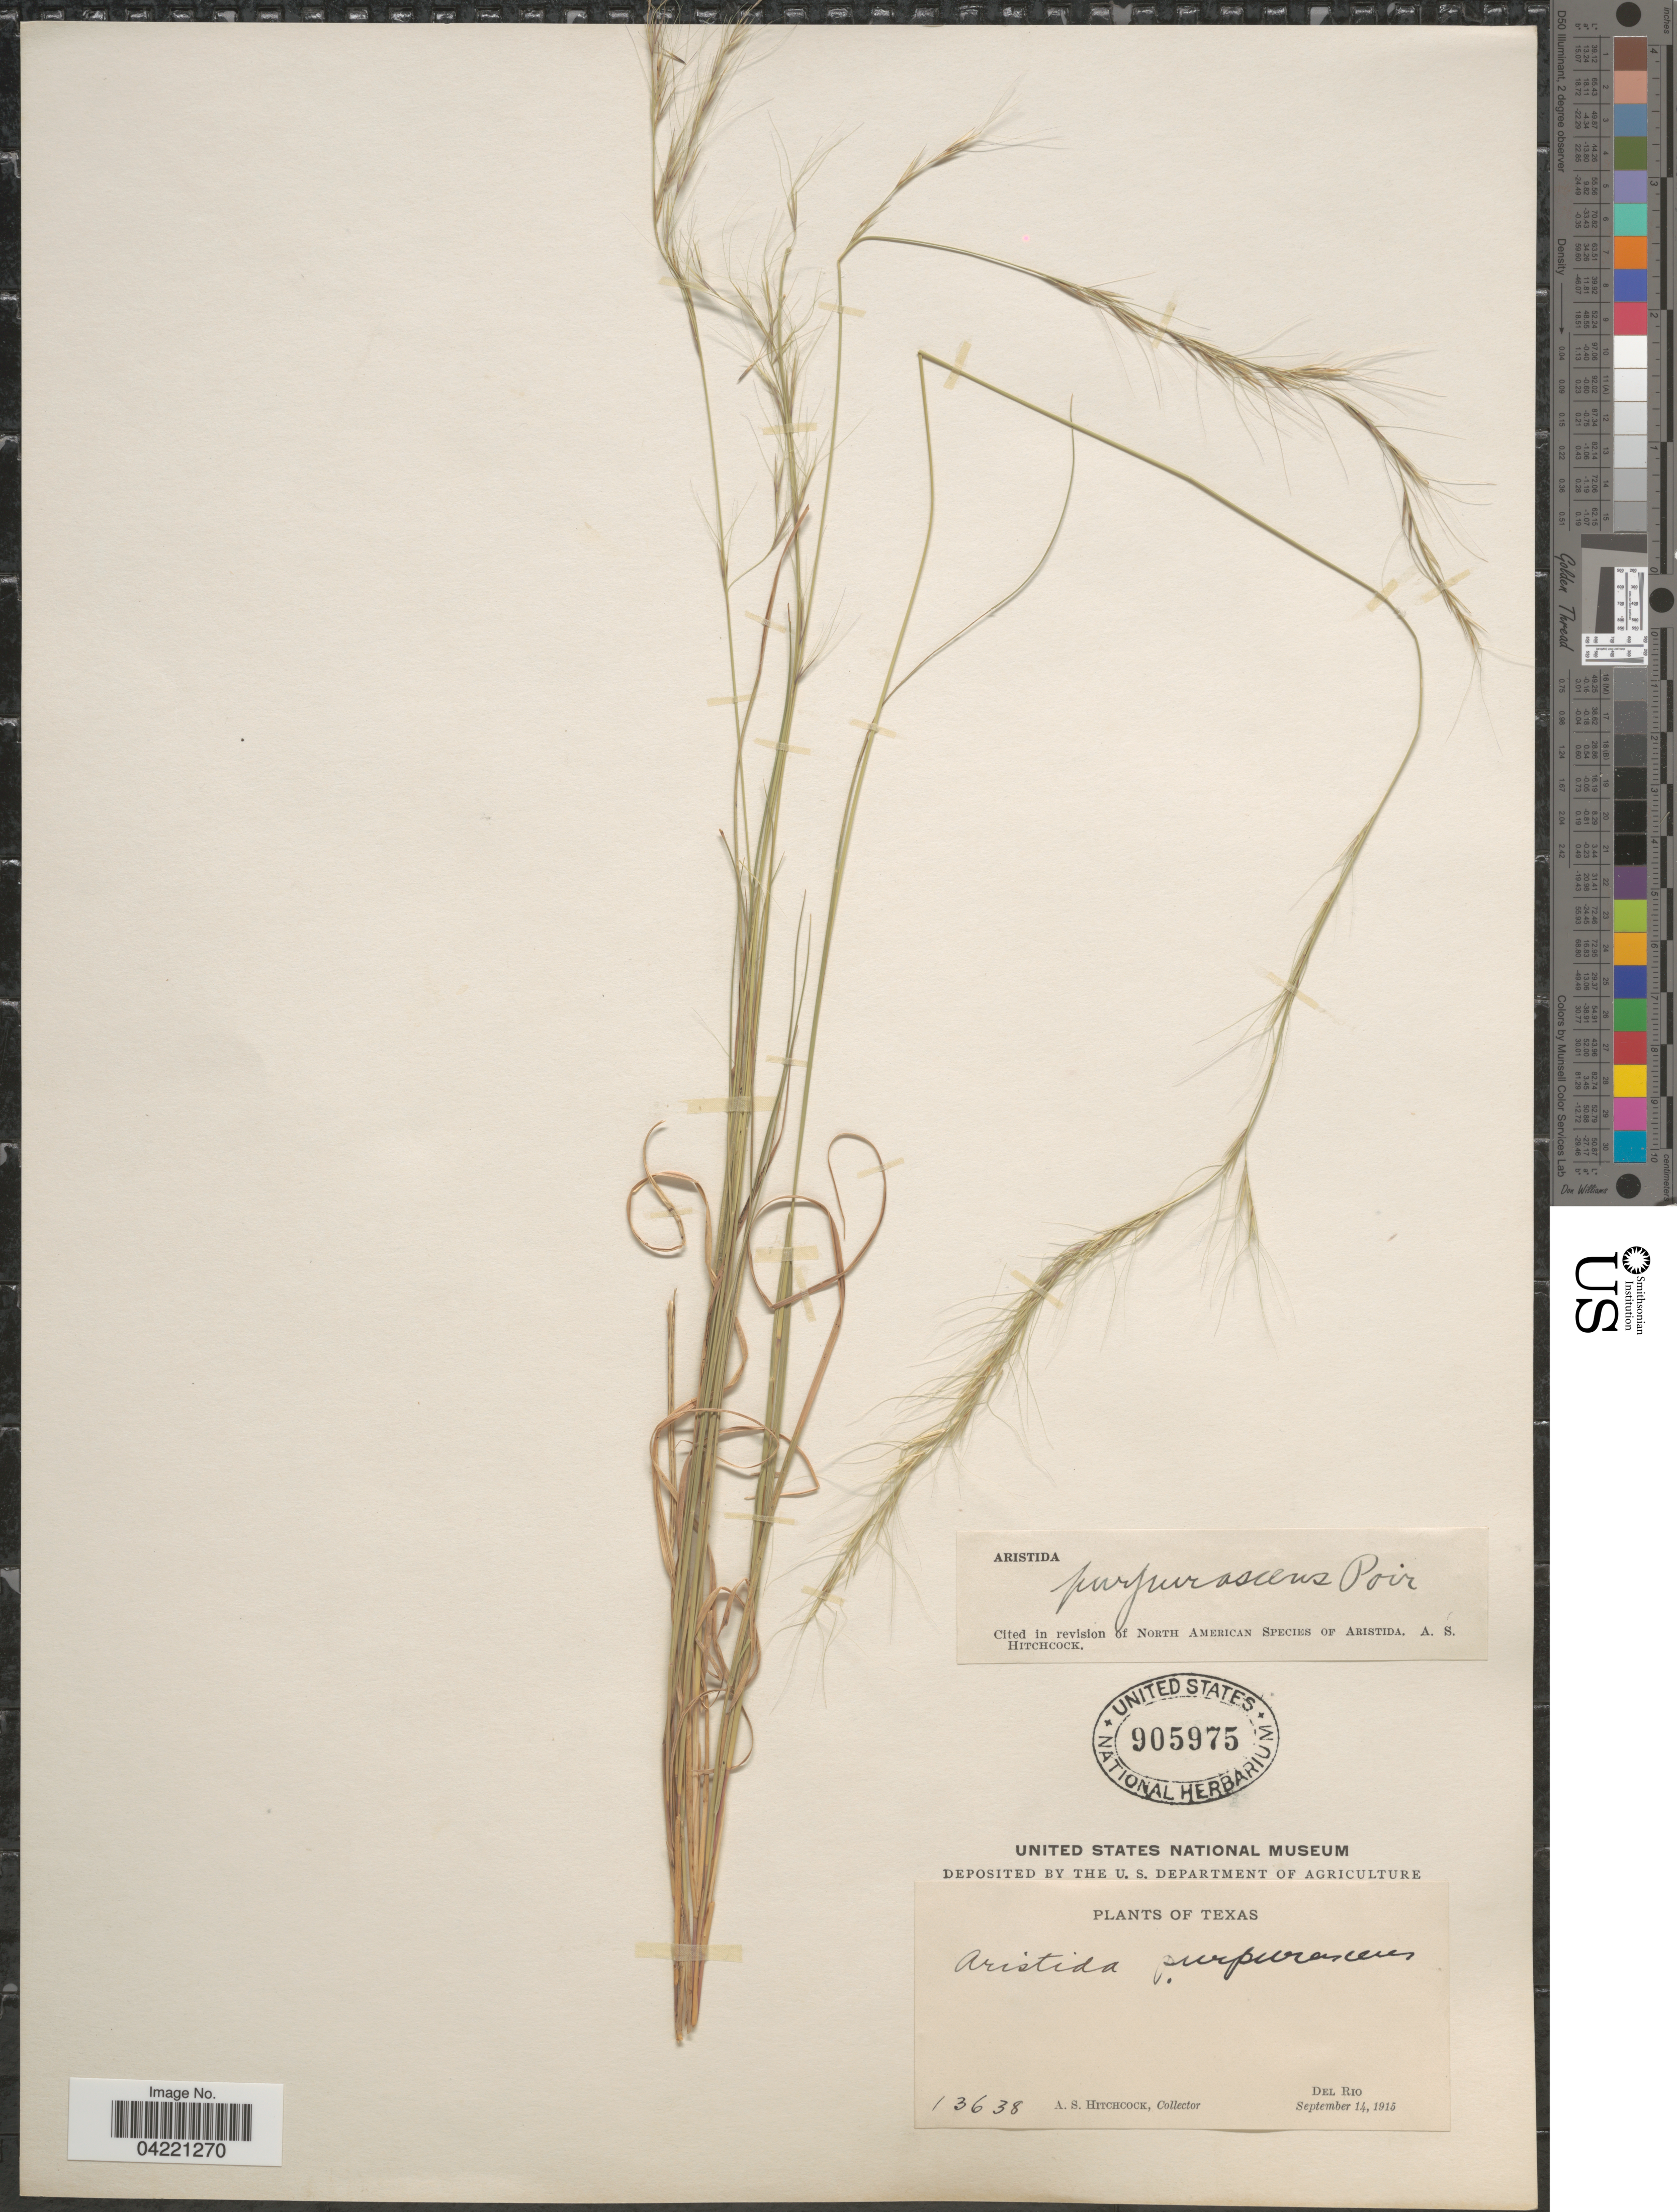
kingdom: Plantae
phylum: Tracheophyta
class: Liliopsida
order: Poales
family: Poaceae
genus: Aristida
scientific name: Aristida purpurascens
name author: Poir.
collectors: A. S. Hitchcock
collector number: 13638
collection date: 1915-09-14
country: United States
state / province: Texas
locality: Del Rio.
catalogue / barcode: US 905975